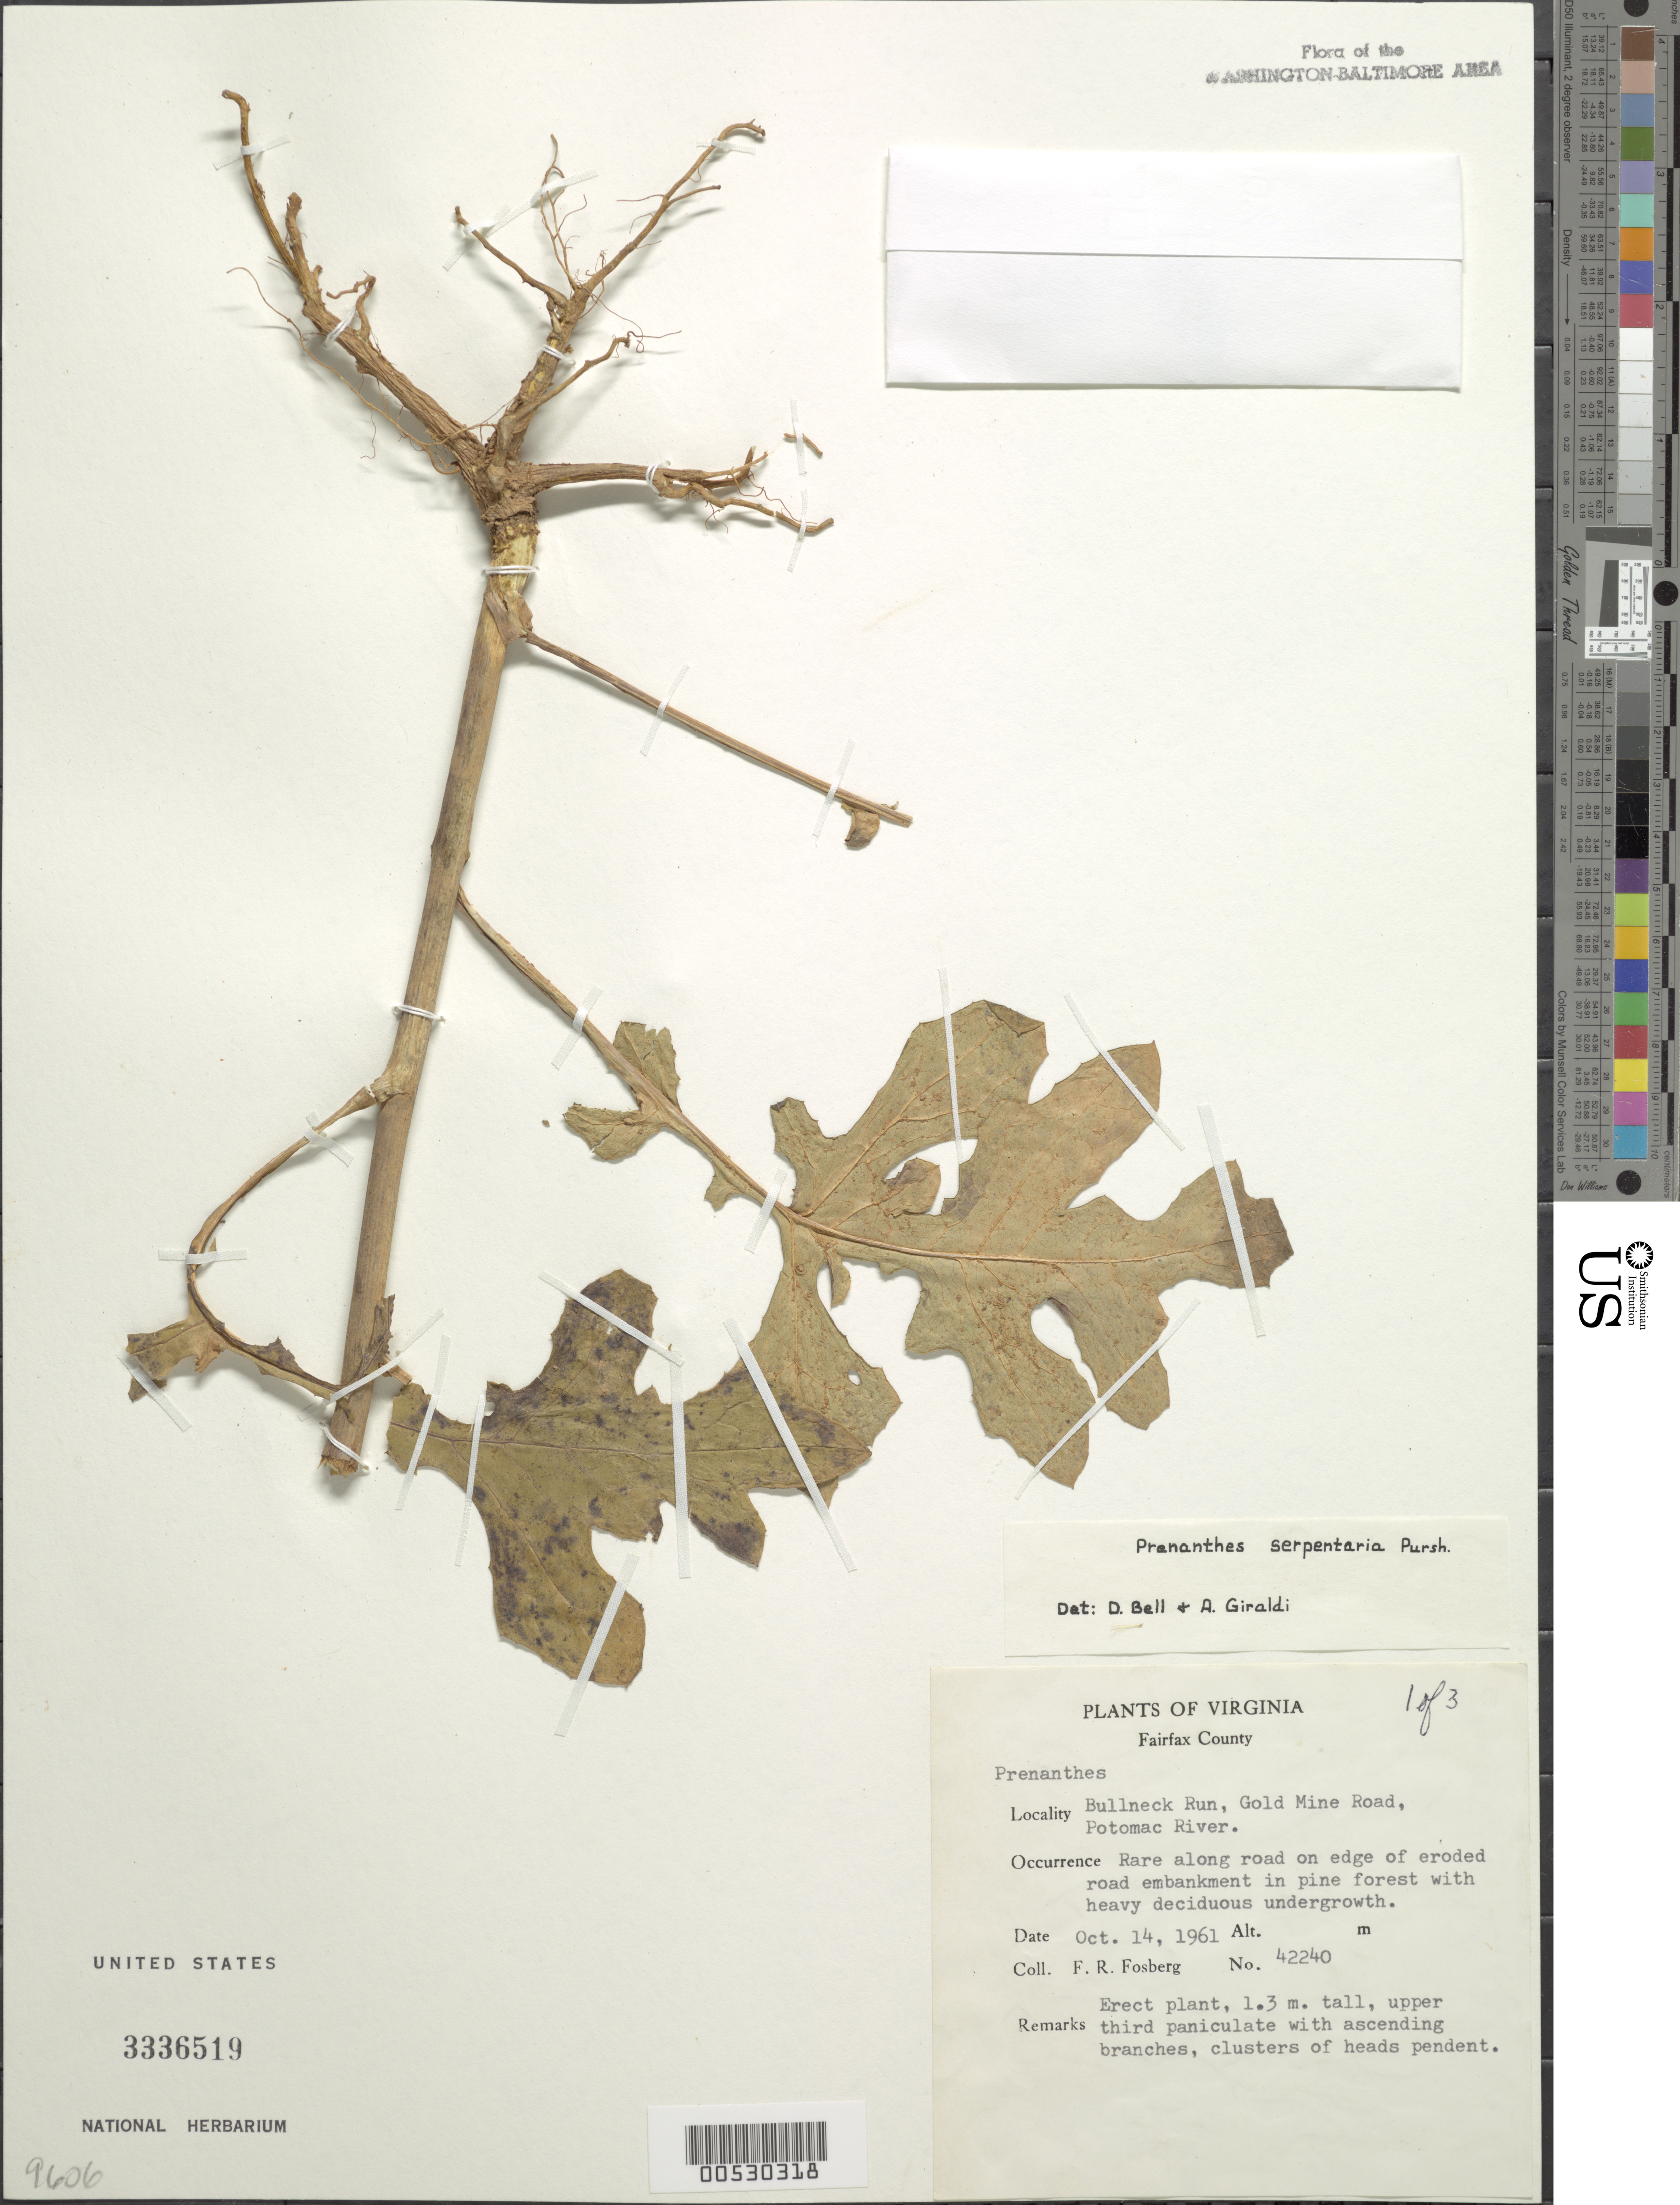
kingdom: Plantae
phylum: Tracheophyta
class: Magnoliopsida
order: Asterales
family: Asteraceae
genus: Nabalus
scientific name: Nabalus serpentarius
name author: (Pursh) Hook.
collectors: F. R. Fosberg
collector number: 42240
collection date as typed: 14 Oct 1961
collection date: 1961-10-14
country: United States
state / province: Virginia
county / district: Fairfax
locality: Bullneck Run, Gold Mine Road, Potomac River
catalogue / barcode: US 3336519